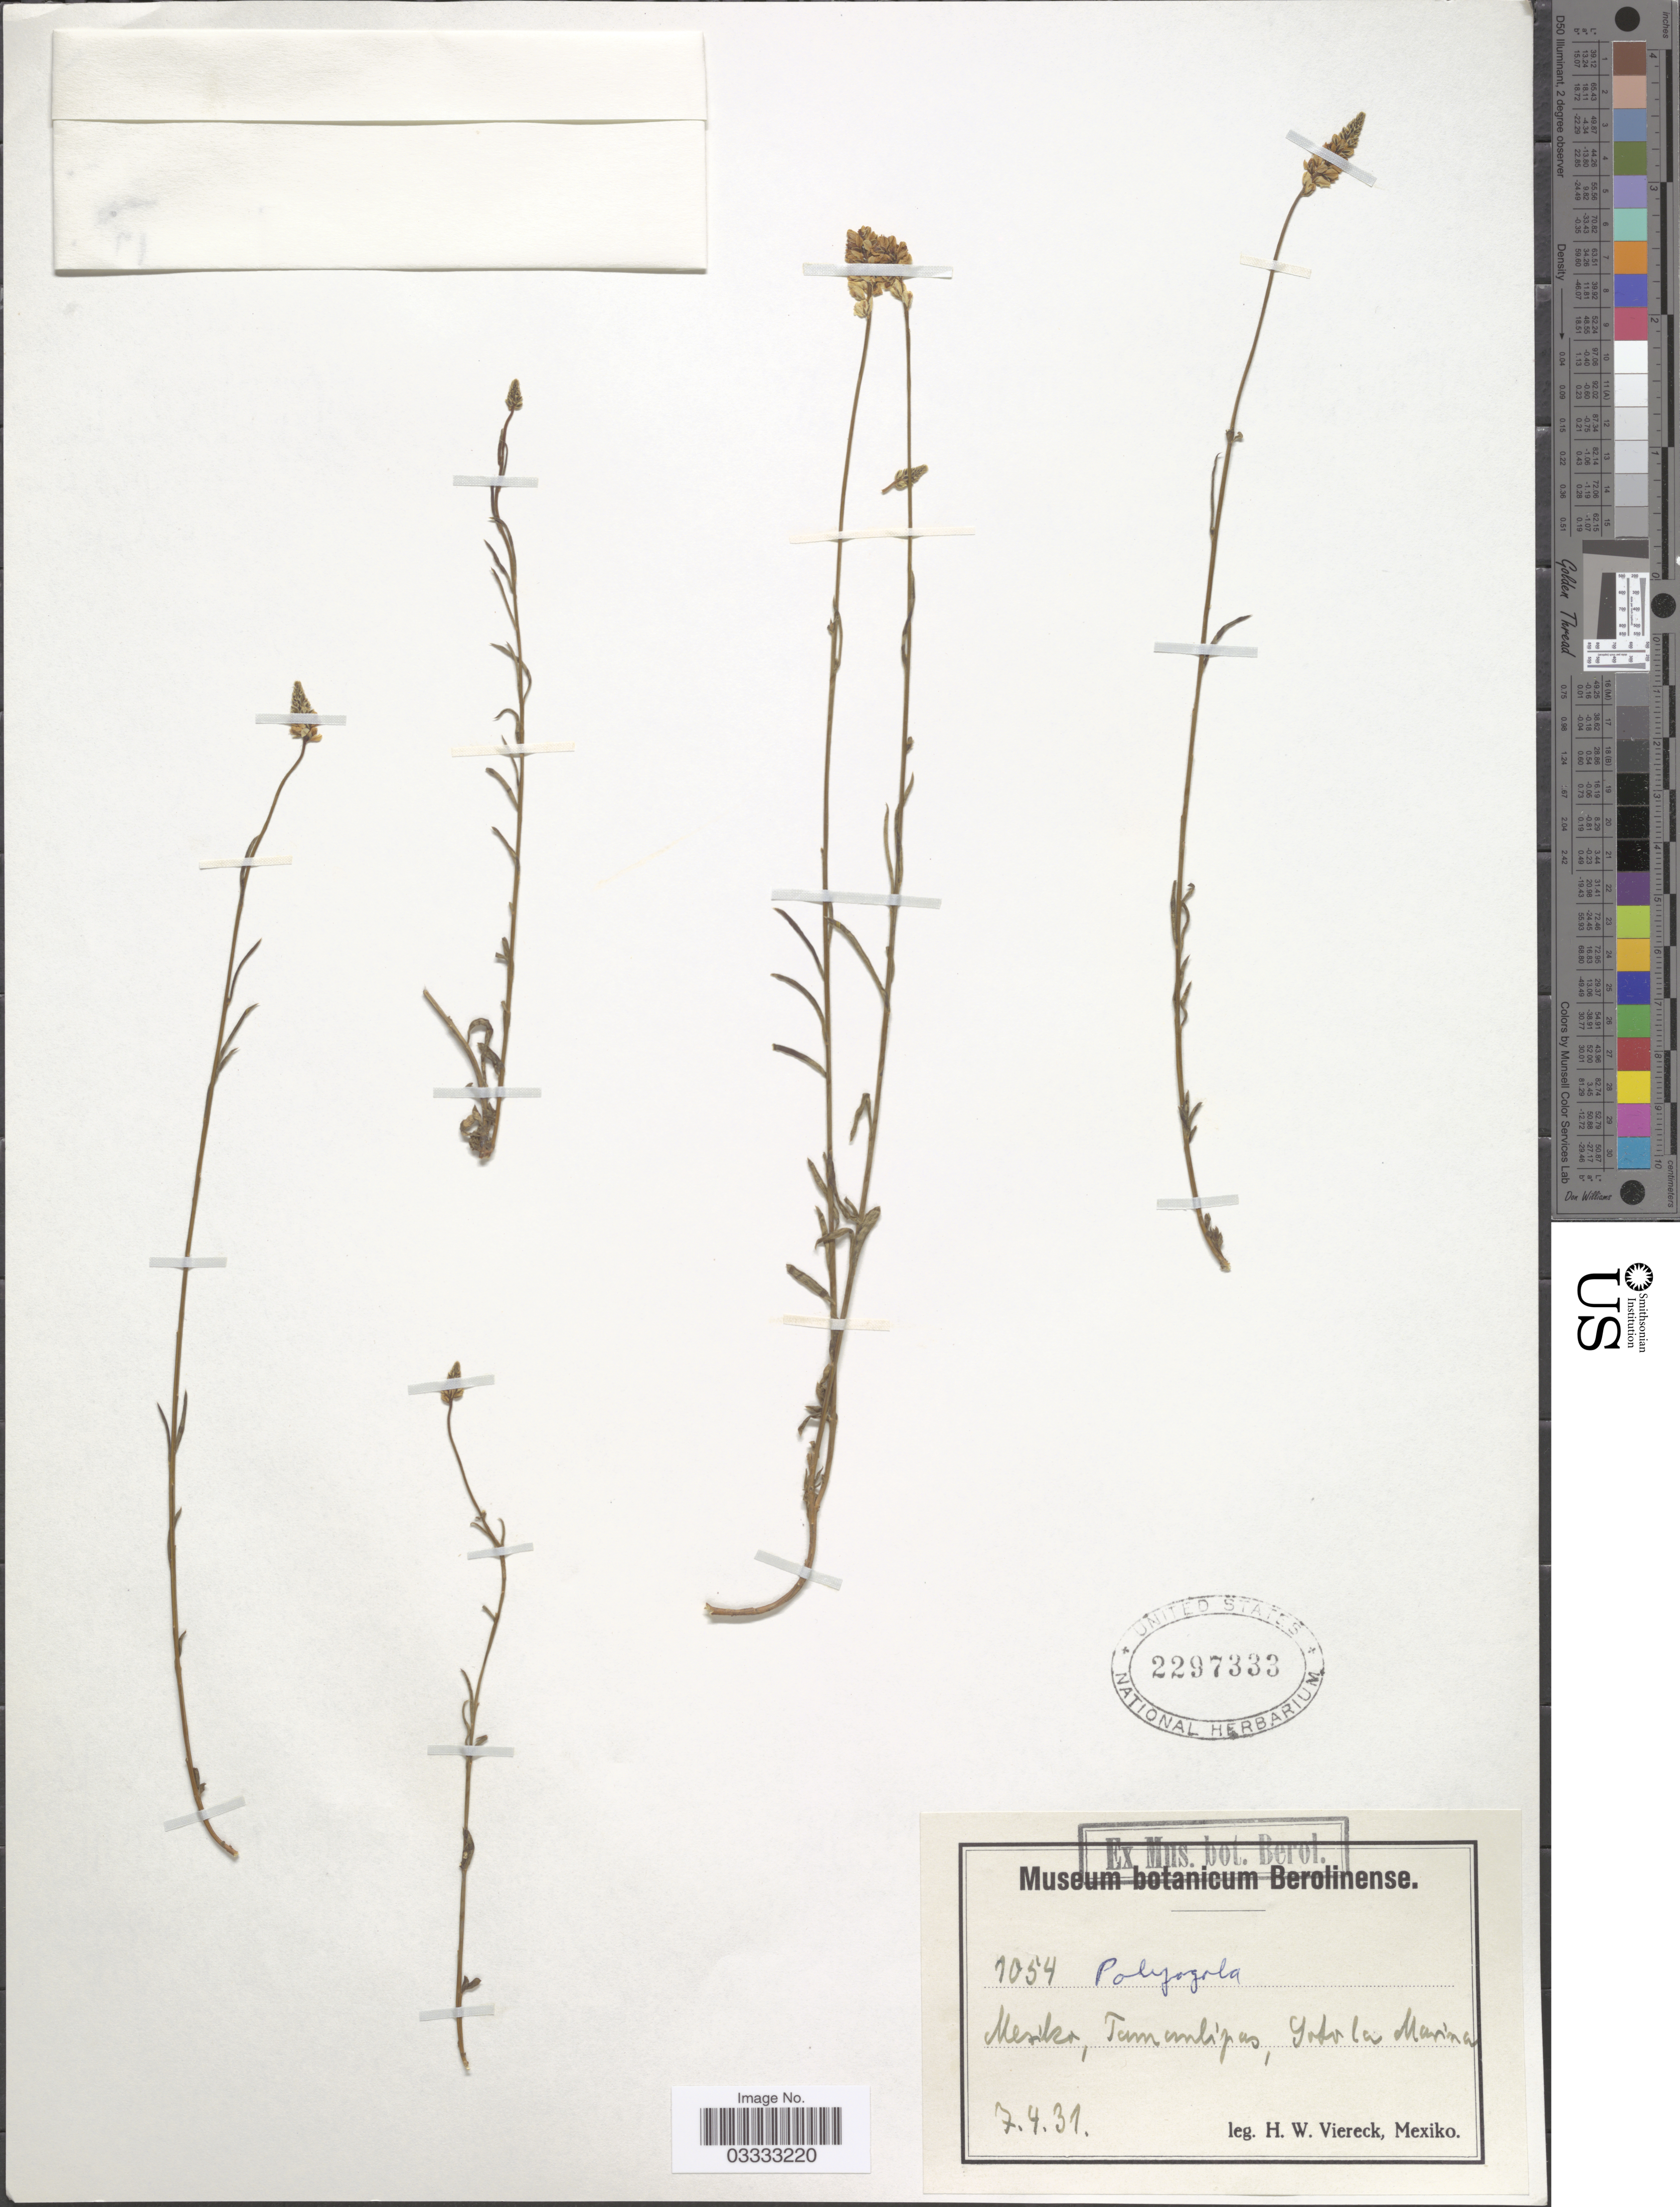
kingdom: Plantae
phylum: Tracheophyta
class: Magnoliopsida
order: Fabales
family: Polygalaceae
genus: Polygala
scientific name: Polygala sp.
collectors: H. W. Viereck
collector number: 1054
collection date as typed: Transcribed d/m/y: 7/4/31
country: Mexico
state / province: Tamaulipas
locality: Soto la Marina.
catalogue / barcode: US 2297333